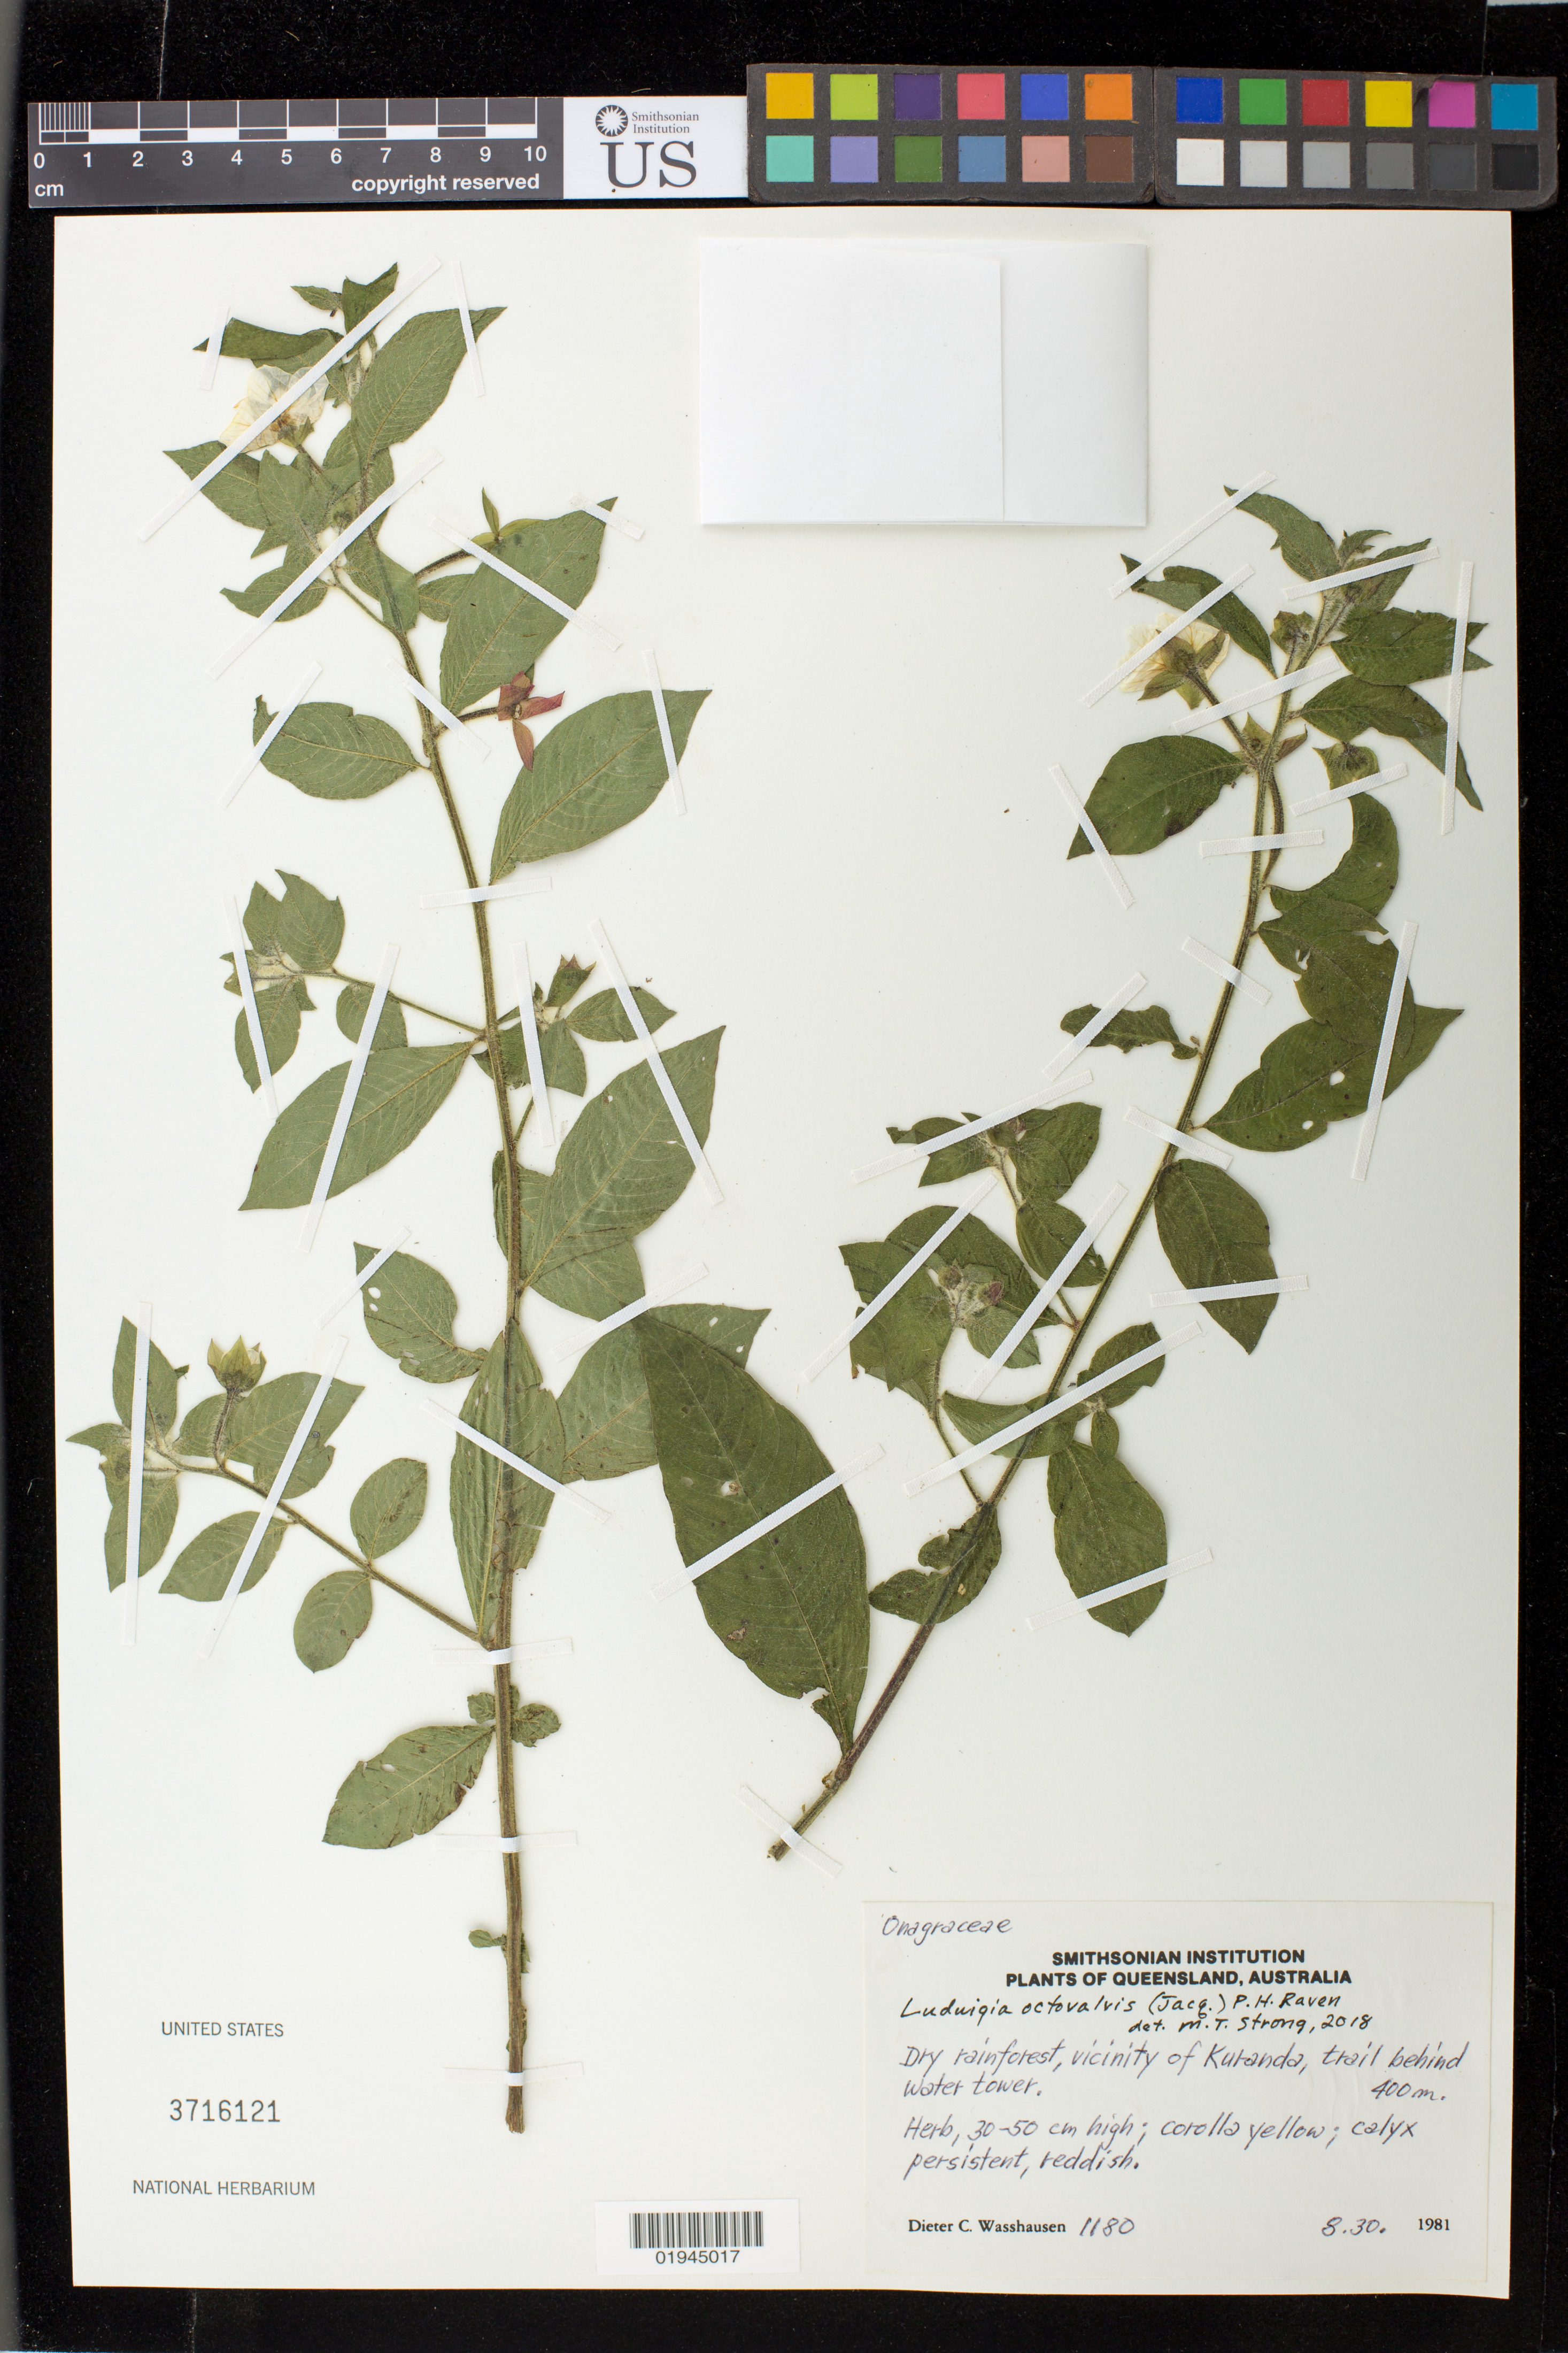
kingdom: Plantae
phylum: Tracheophyta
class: Magnoliopsida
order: Myrtales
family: Onagraceae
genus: Ludwigia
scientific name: Ludwigia octovalvis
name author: (Jacq.) P.H. Raven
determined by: Strong, M. T., (US), Smithsonian Institution - National Museum of Natural History (UNITED STATES)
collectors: D. C. Wasshausen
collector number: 1180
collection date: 1981-08-30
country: Australia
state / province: Queensland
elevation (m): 400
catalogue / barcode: US 3716121